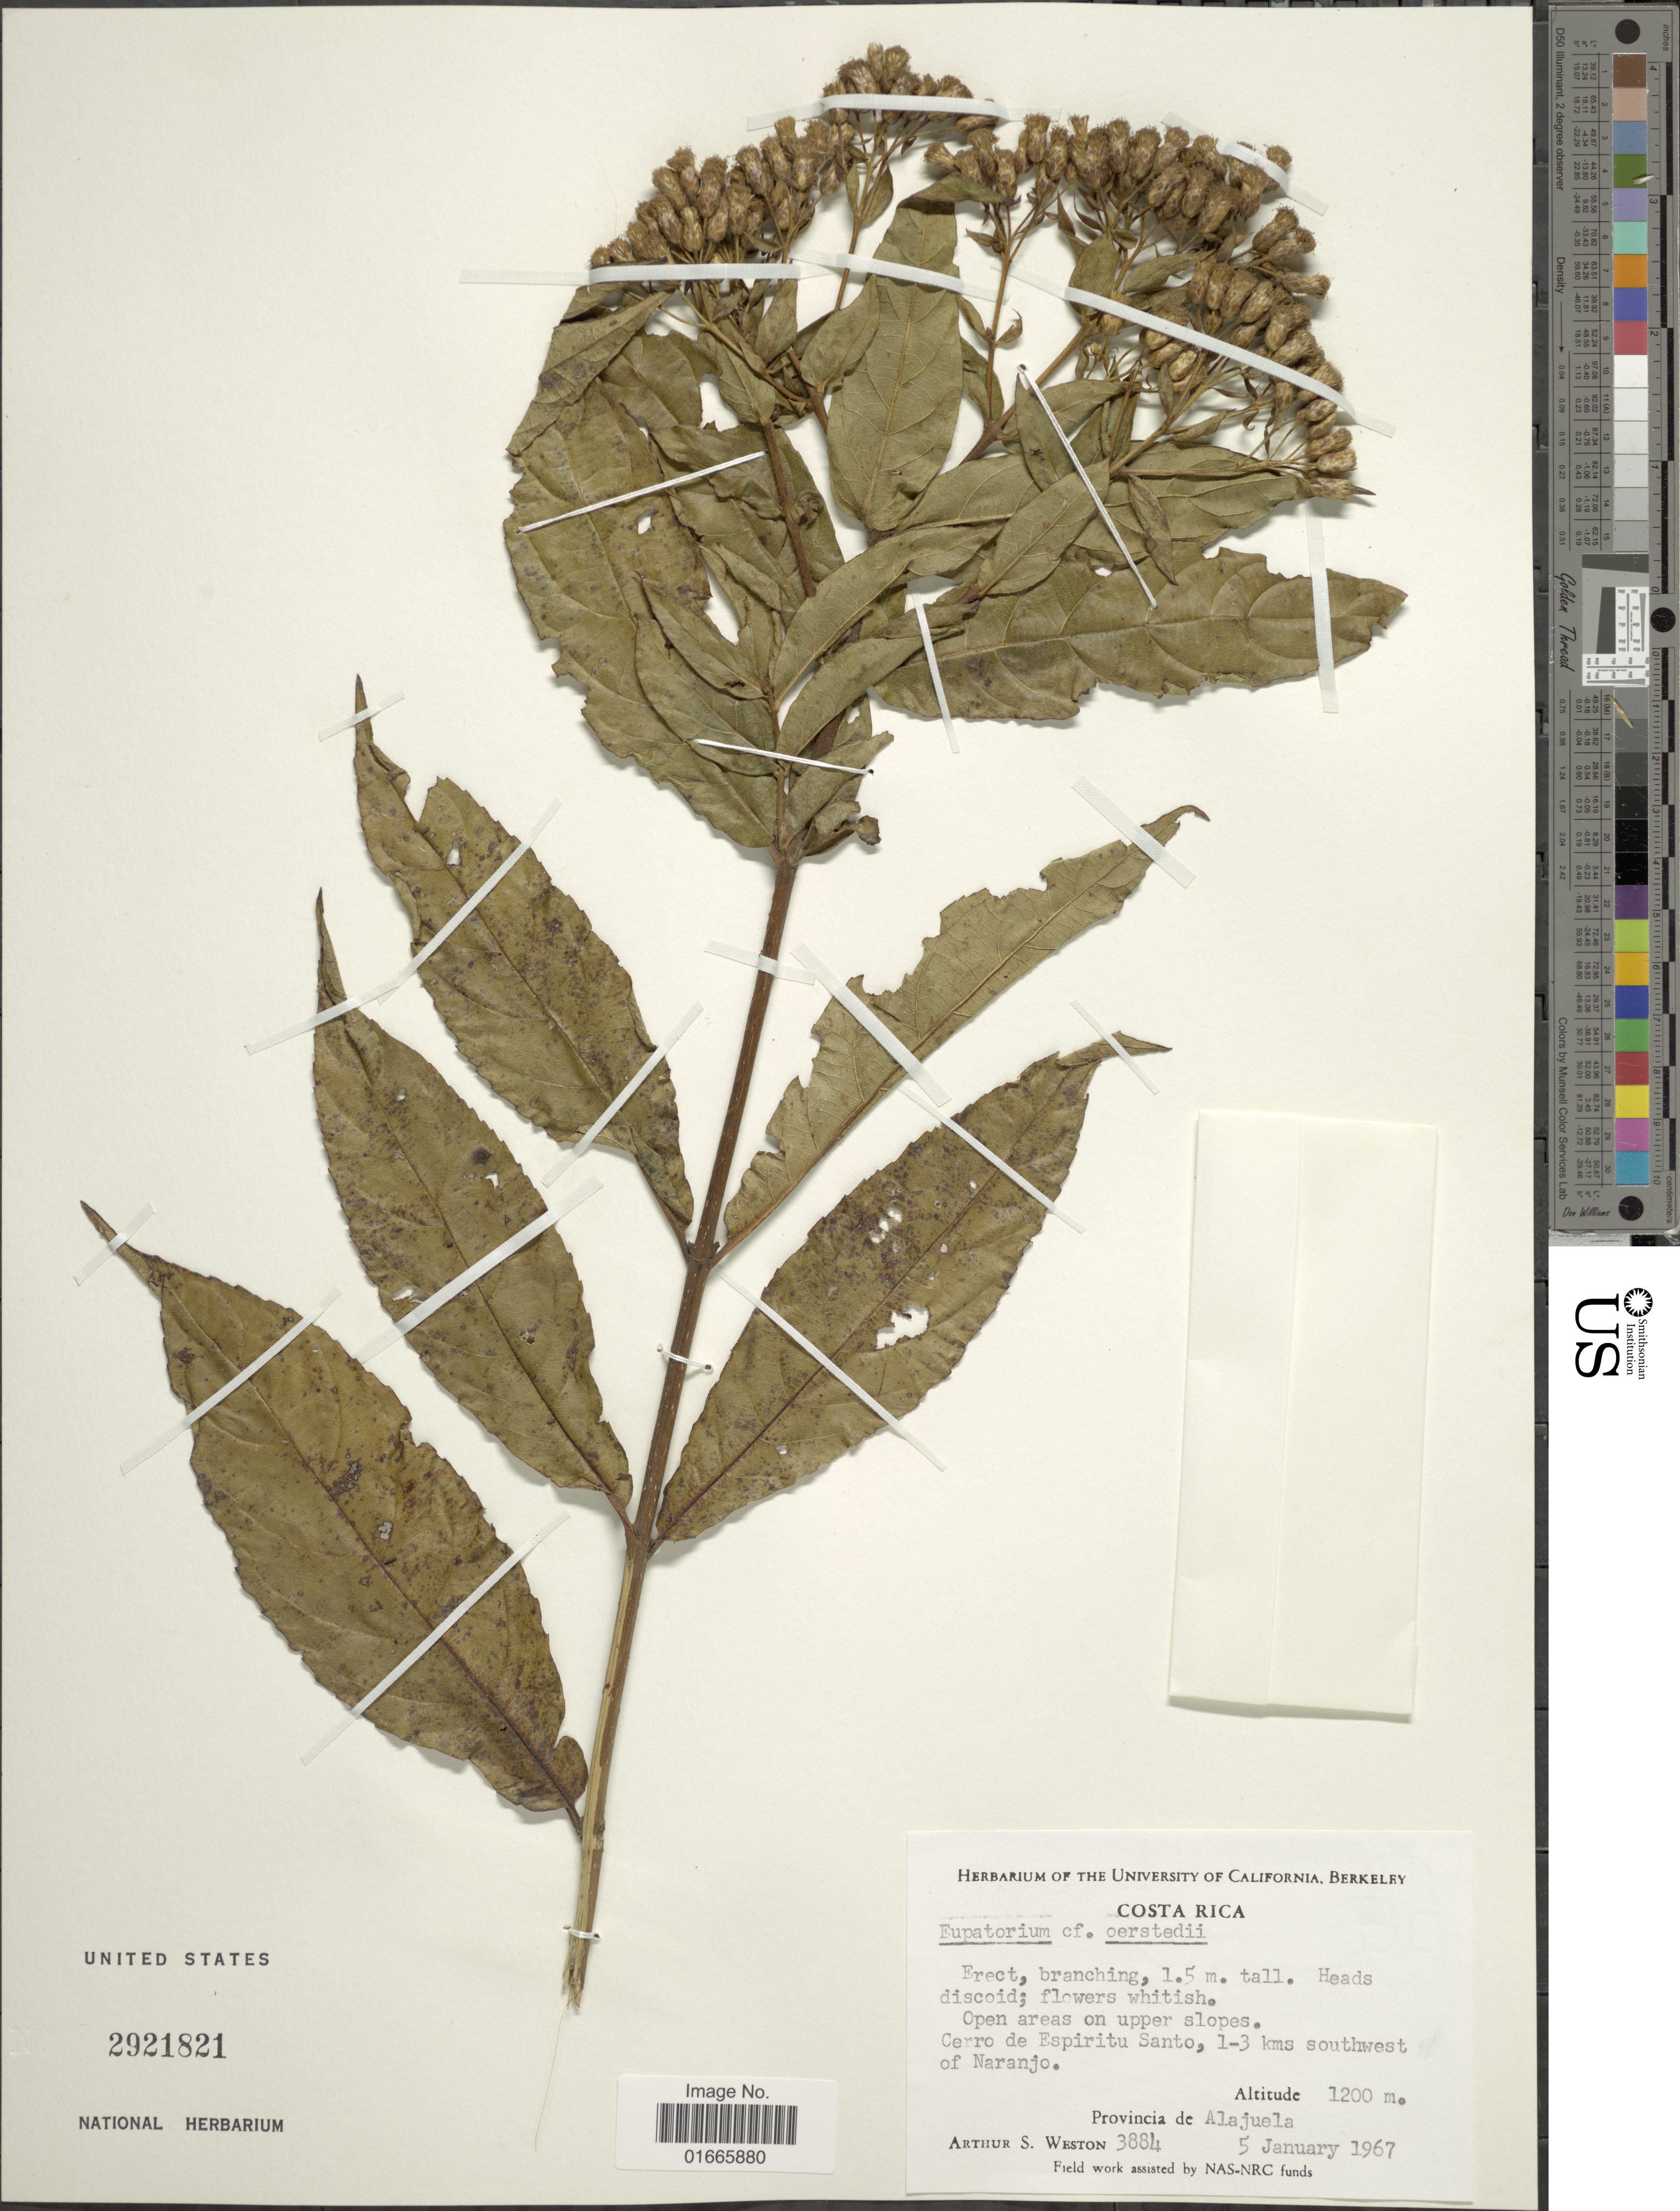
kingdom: Plantae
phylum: Tracheophyta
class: Magnoliopsida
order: Asterales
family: Asteraceae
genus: Chromolaena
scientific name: Chromolaena glaberrima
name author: (DC.) R.M. King & H. Rob.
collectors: A. Weston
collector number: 3884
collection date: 1967-01-05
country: Costa Rica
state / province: Alajuela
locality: Cerro de Espiritu Santo, 1-3 kms southwest of Naranjo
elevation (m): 1200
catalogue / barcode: US 2921821